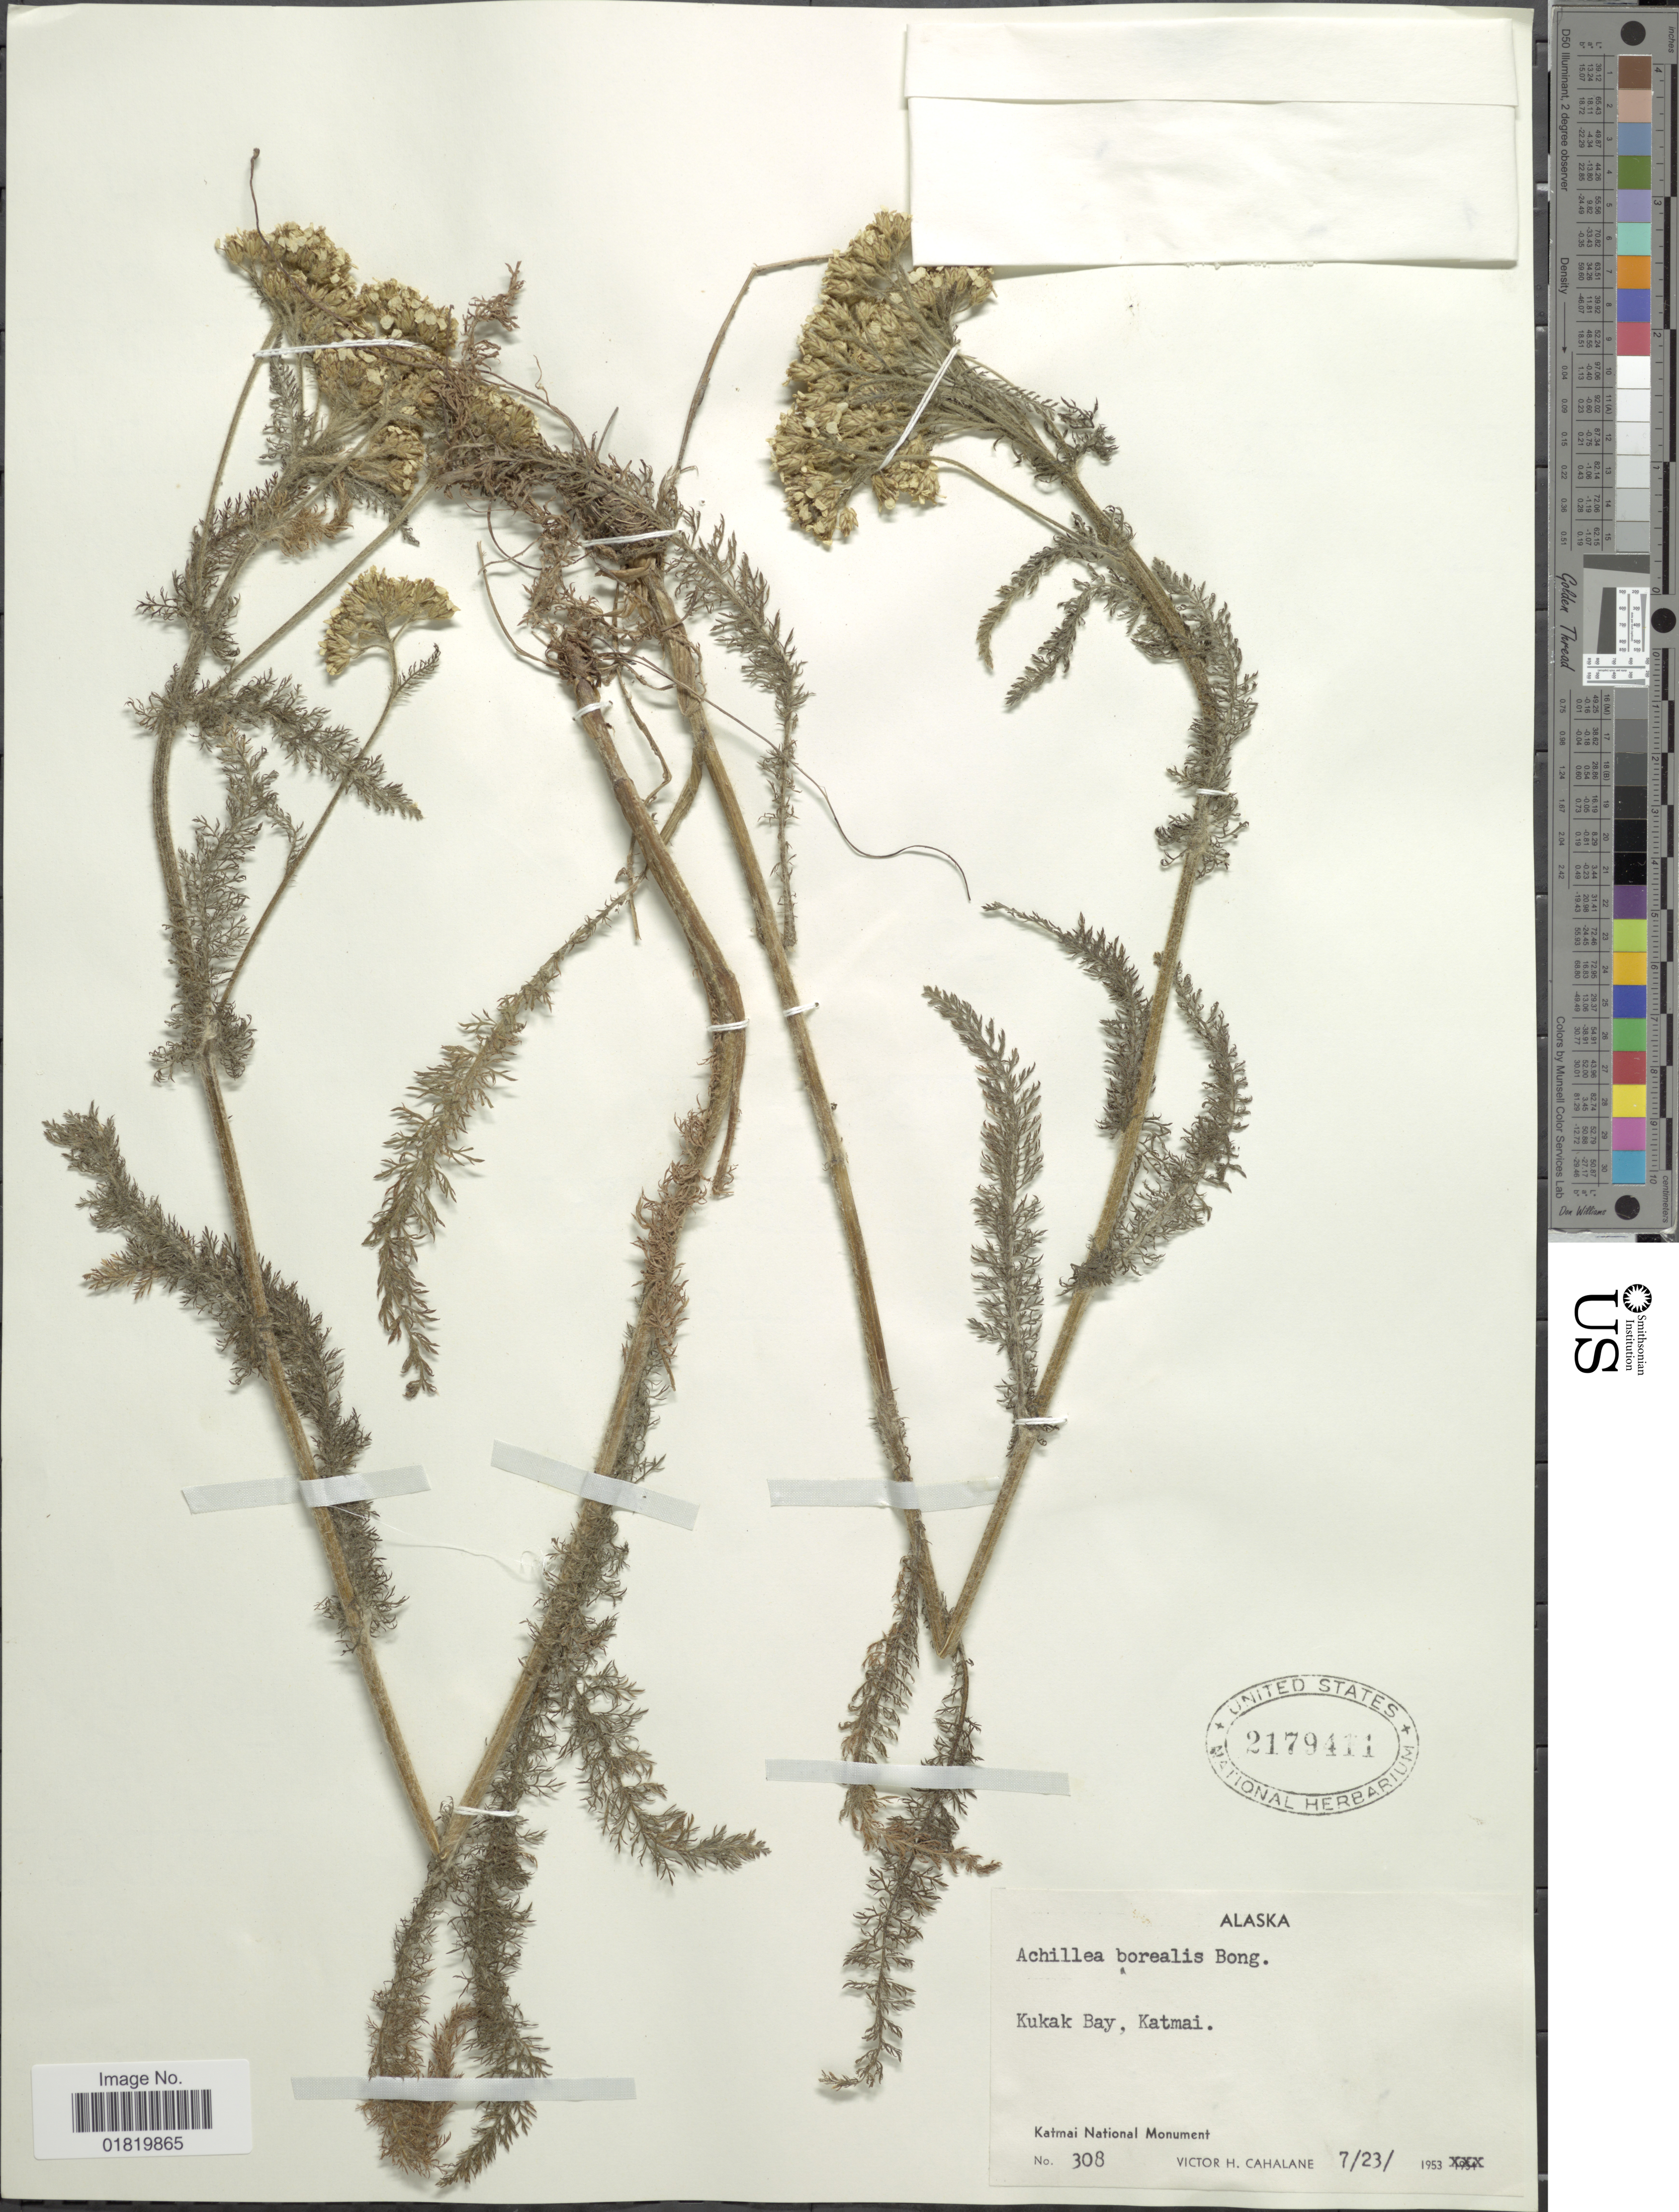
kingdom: Plantae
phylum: Tracheophyta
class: Magnoliopsida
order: Asterales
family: Asteraceae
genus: Achillea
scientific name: Achillea borealis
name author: Bong.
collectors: V. Cahalane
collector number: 308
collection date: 1953-07-23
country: United States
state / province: Alaska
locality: Kukak Bay, Katmai. Katmai National Monument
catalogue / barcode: US 2179411